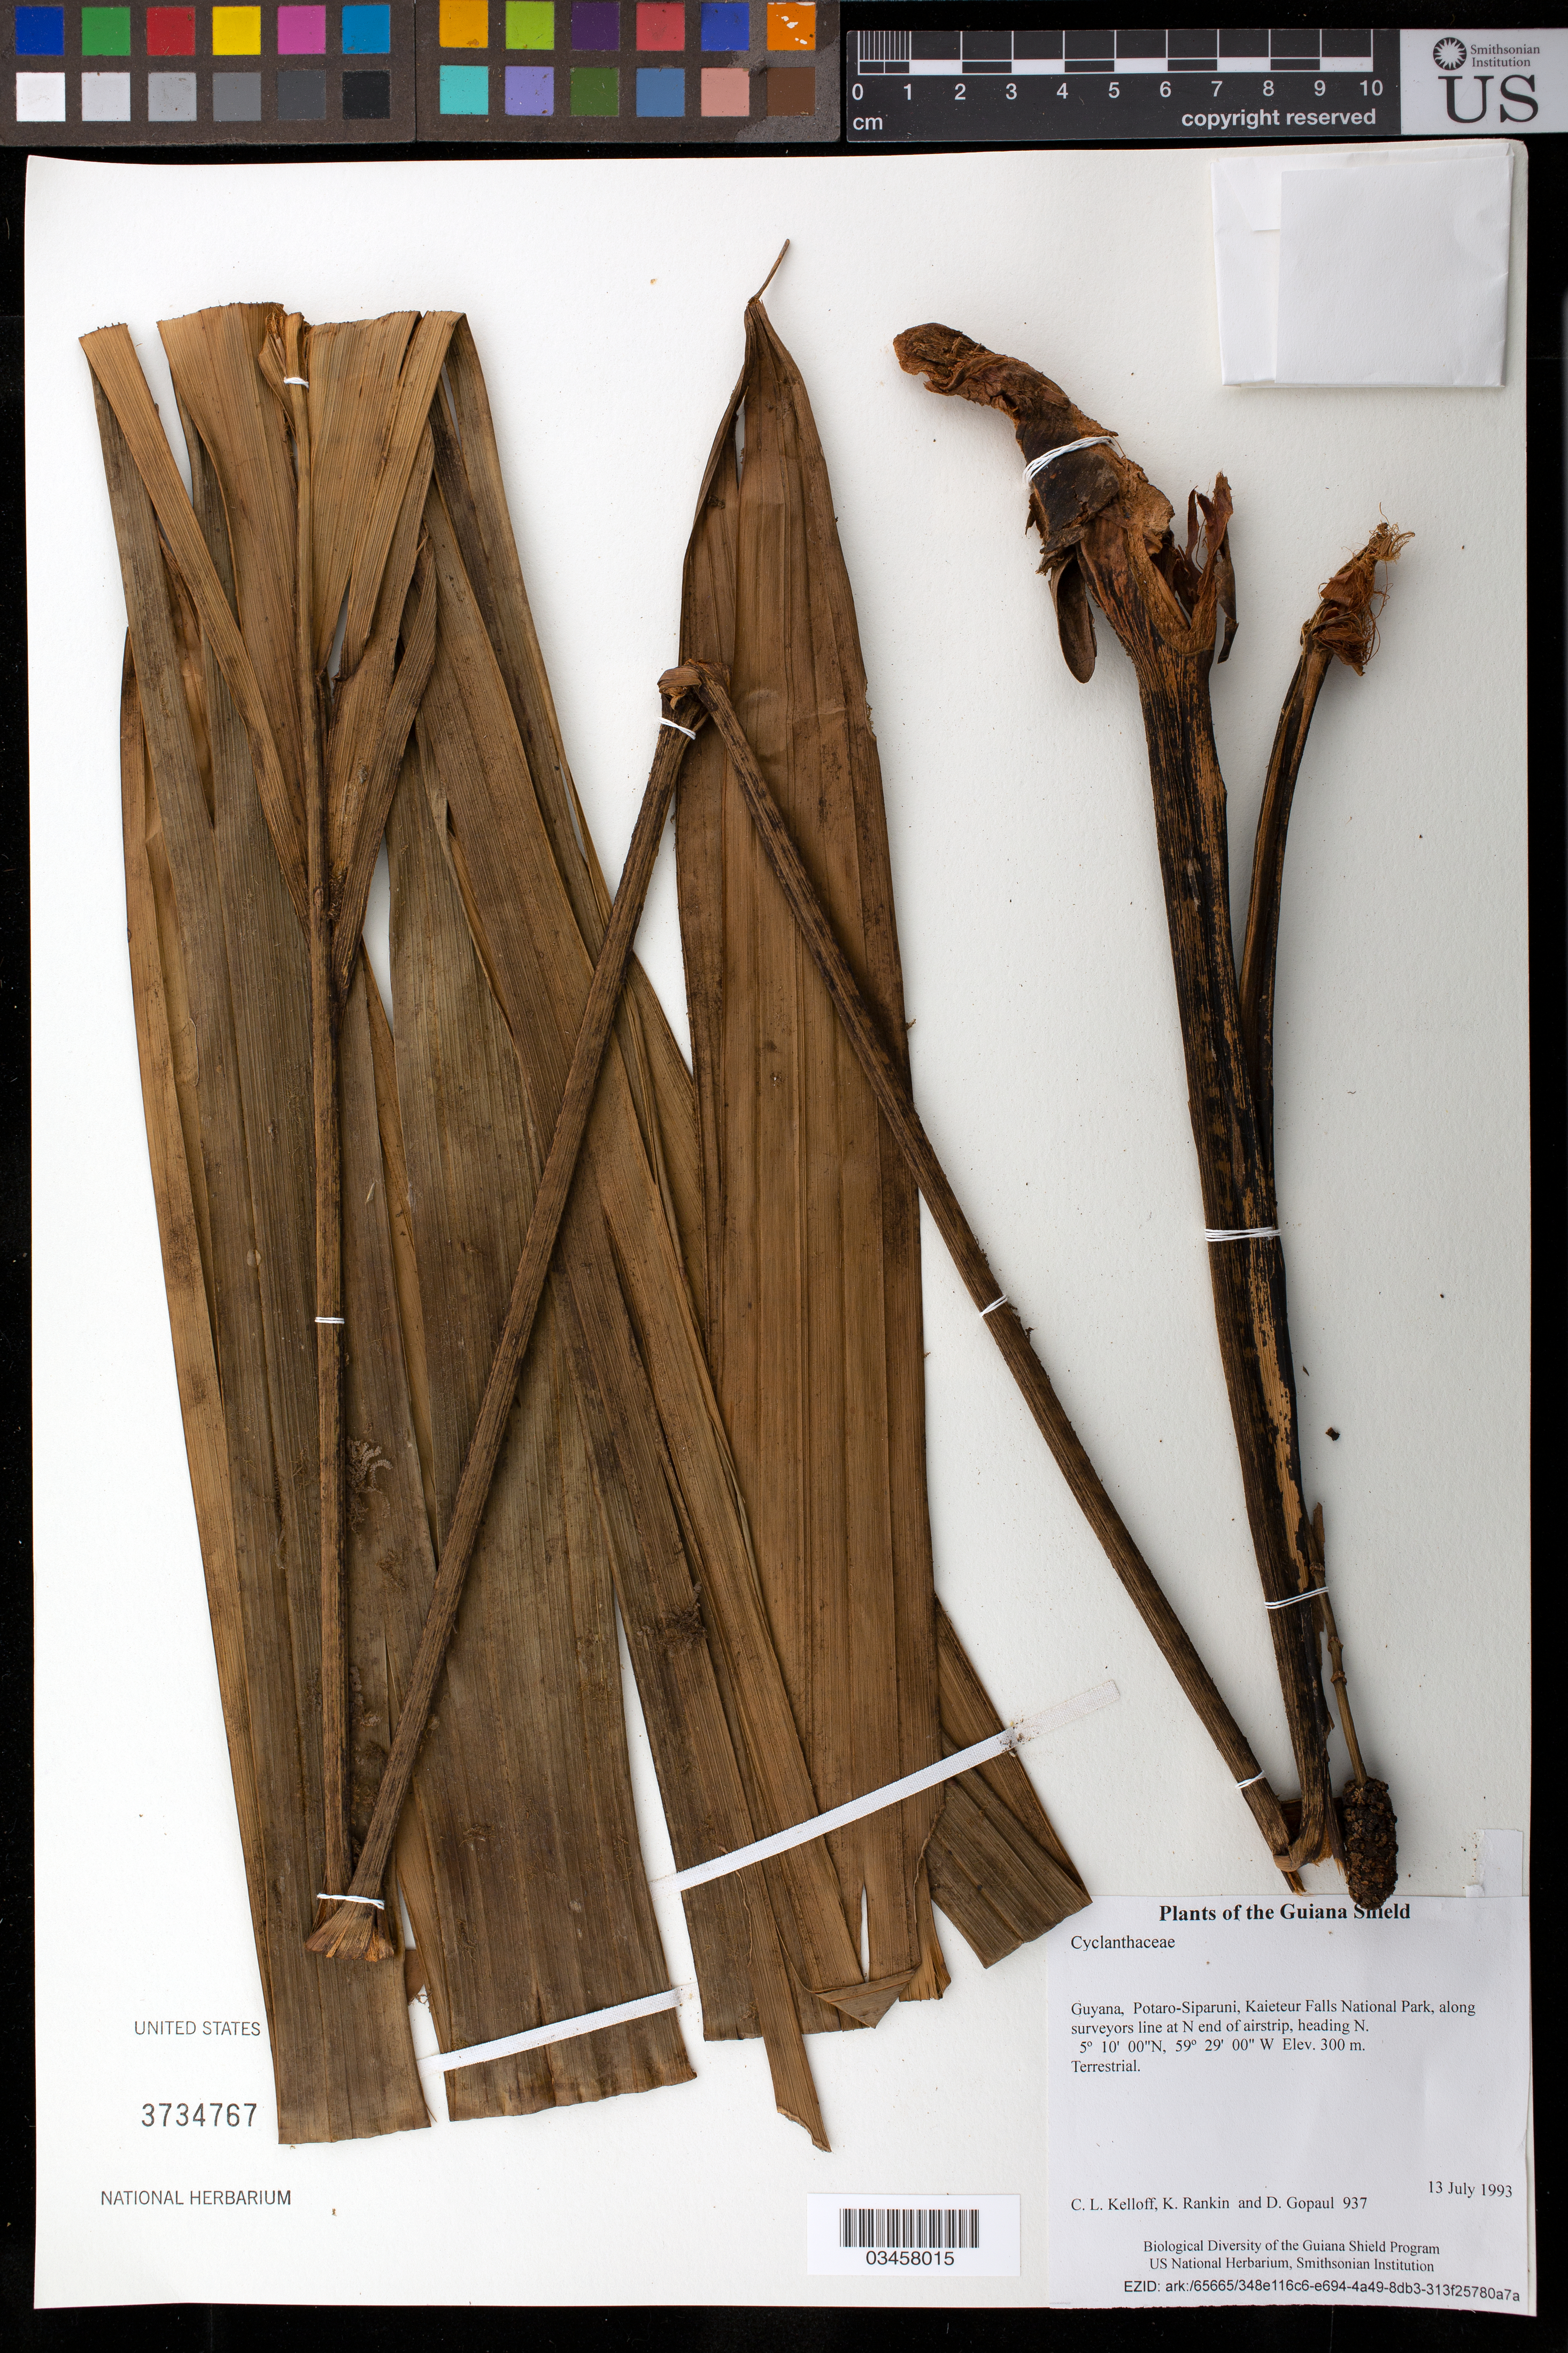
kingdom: Plantae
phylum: Tracheophyta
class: Liliopsida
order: Pandanales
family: Cyclanthaceae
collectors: C. L. Kelloff, K. Rankin & D. Gopaul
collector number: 937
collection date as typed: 13 July 1993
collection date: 1993-07-13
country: Guyana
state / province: Potaro-Siparuni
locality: Kaieteur Falls National Park, along surveyors line at N end of airstrip, heading N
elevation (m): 300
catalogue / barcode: US 3734767